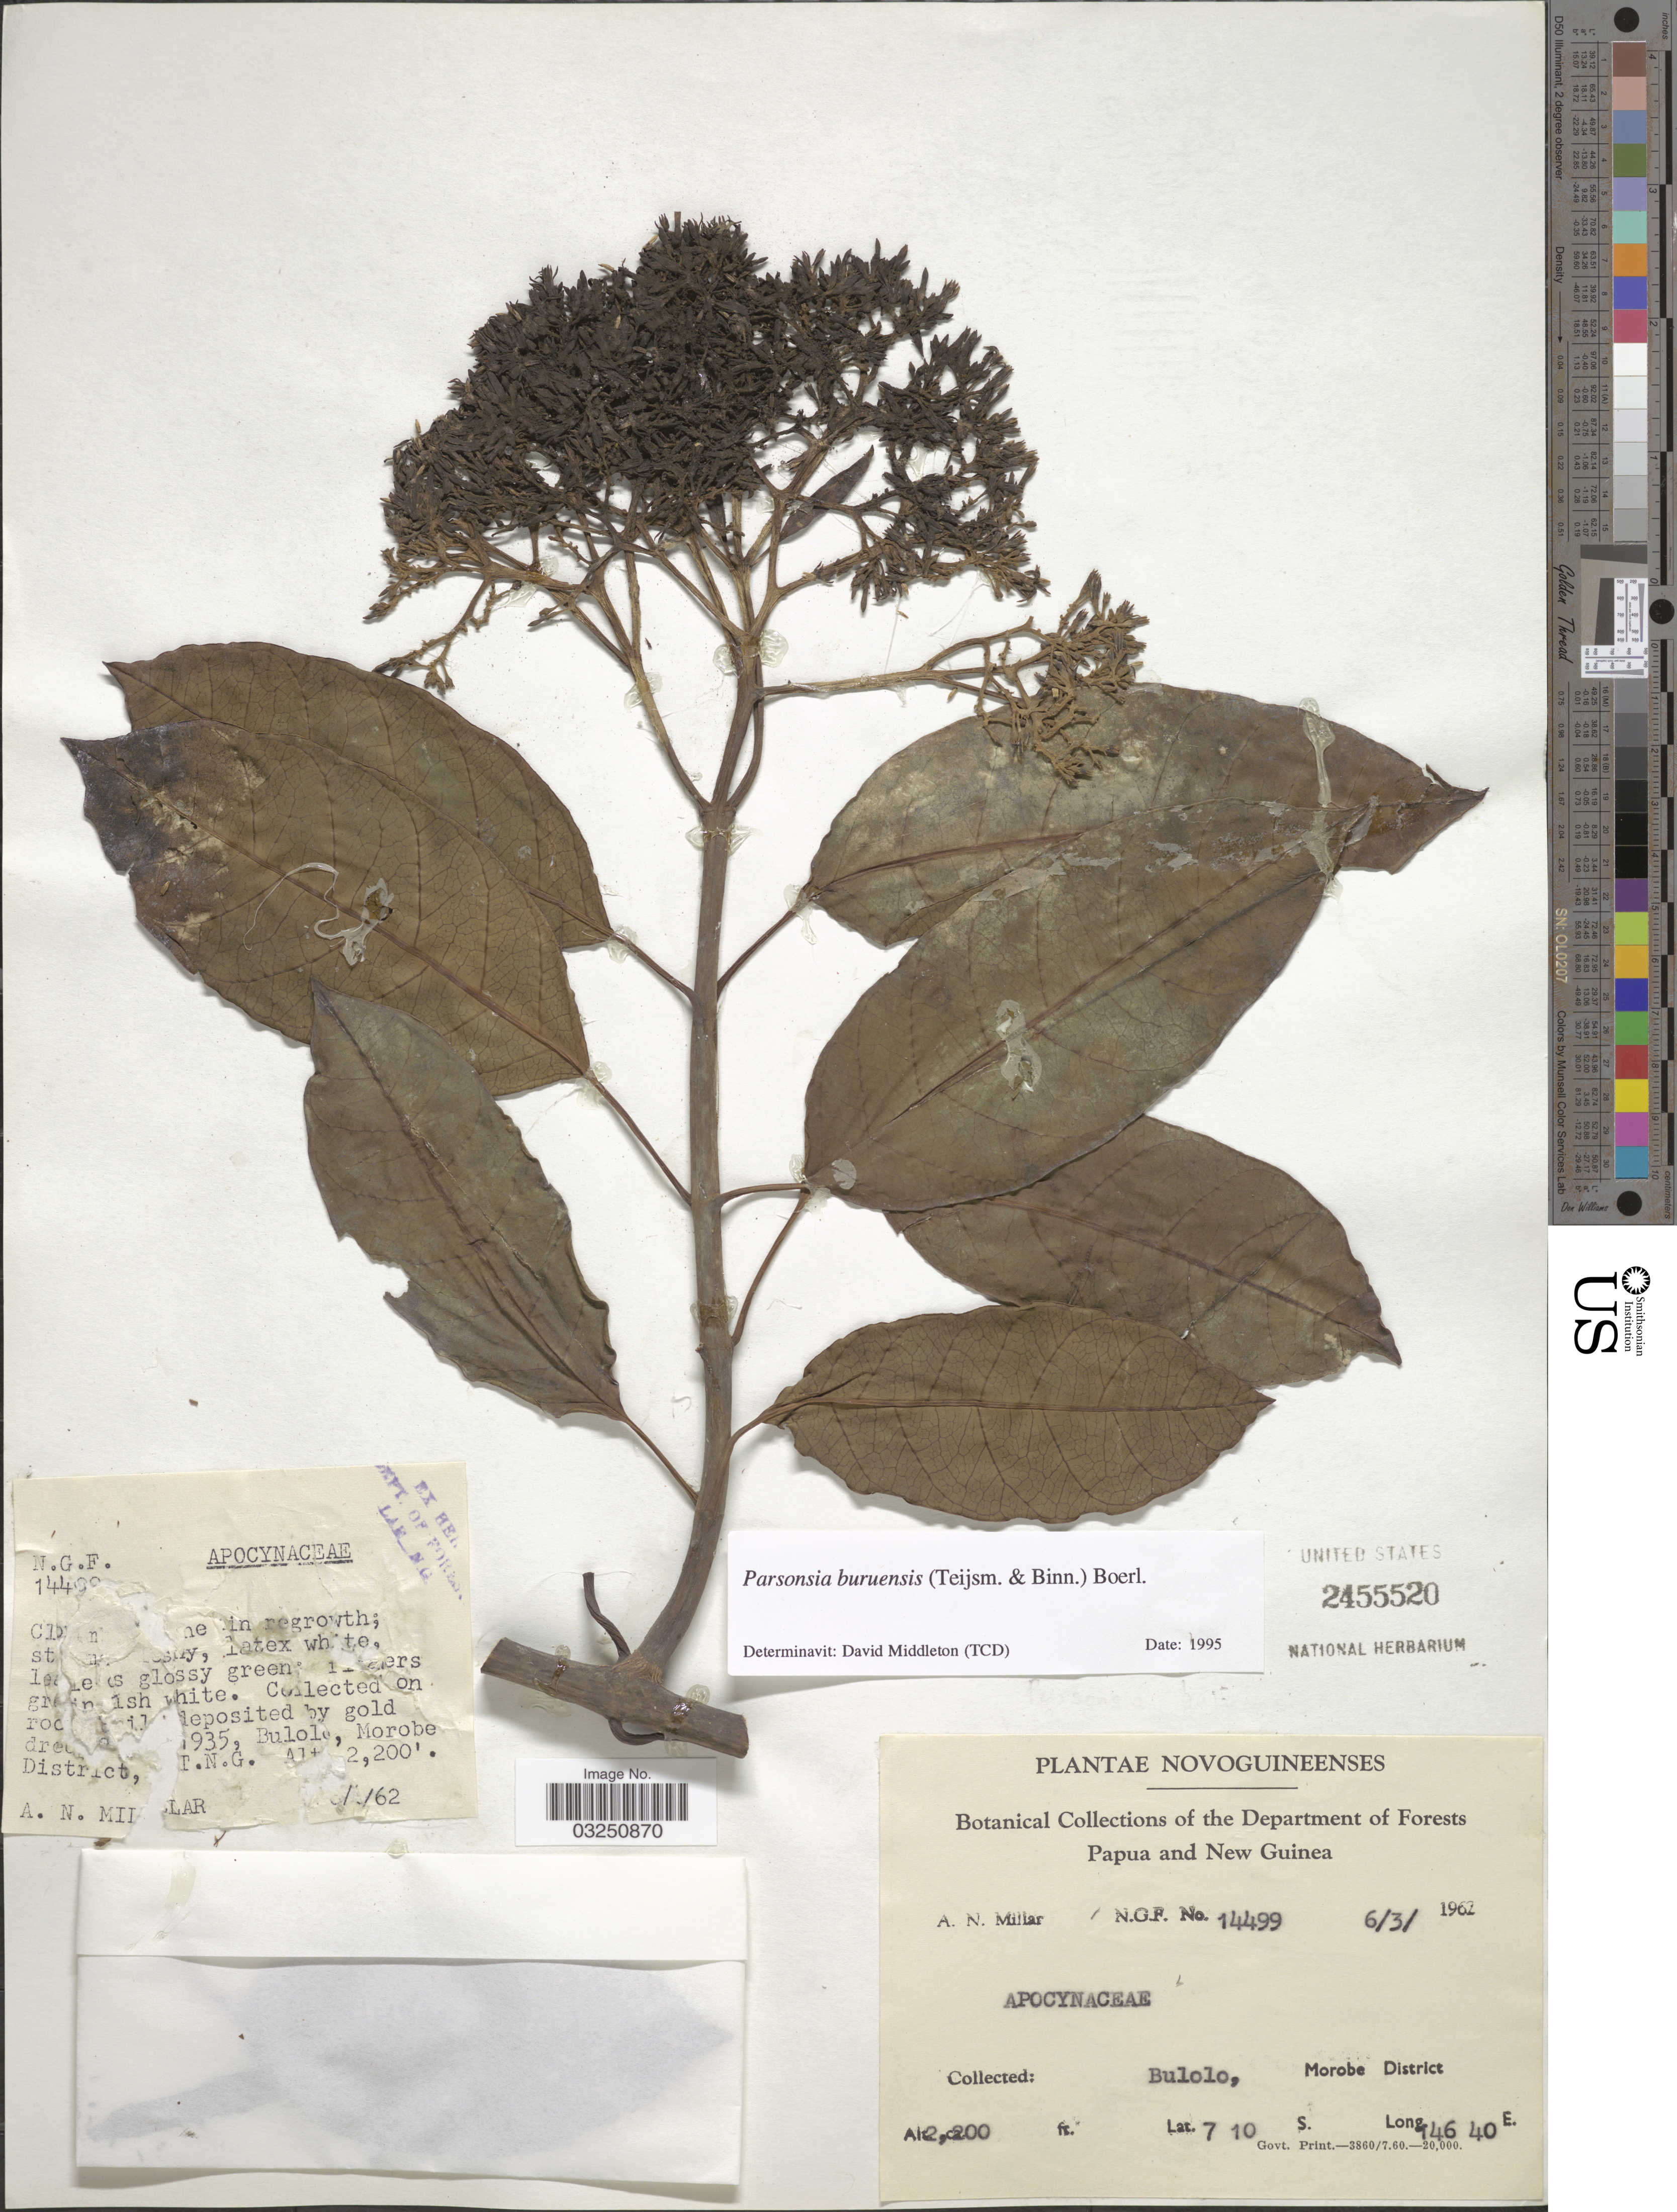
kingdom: Plantae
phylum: Tracheophyta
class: Magnoliopsida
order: Gentianales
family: Apocynaceae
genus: Parsonsia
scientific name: Parsonsia buruensis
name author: (Teysm. & Binn.) Boerl.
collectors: A. Millar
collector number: N.G.F. 14499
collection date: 1962-03-06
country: Papua New Guinea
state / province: Morobe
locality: Novoguineenses. Papua and New Guinea. Bulolo, Morobe District.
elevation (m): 671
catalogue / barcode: US 2455520